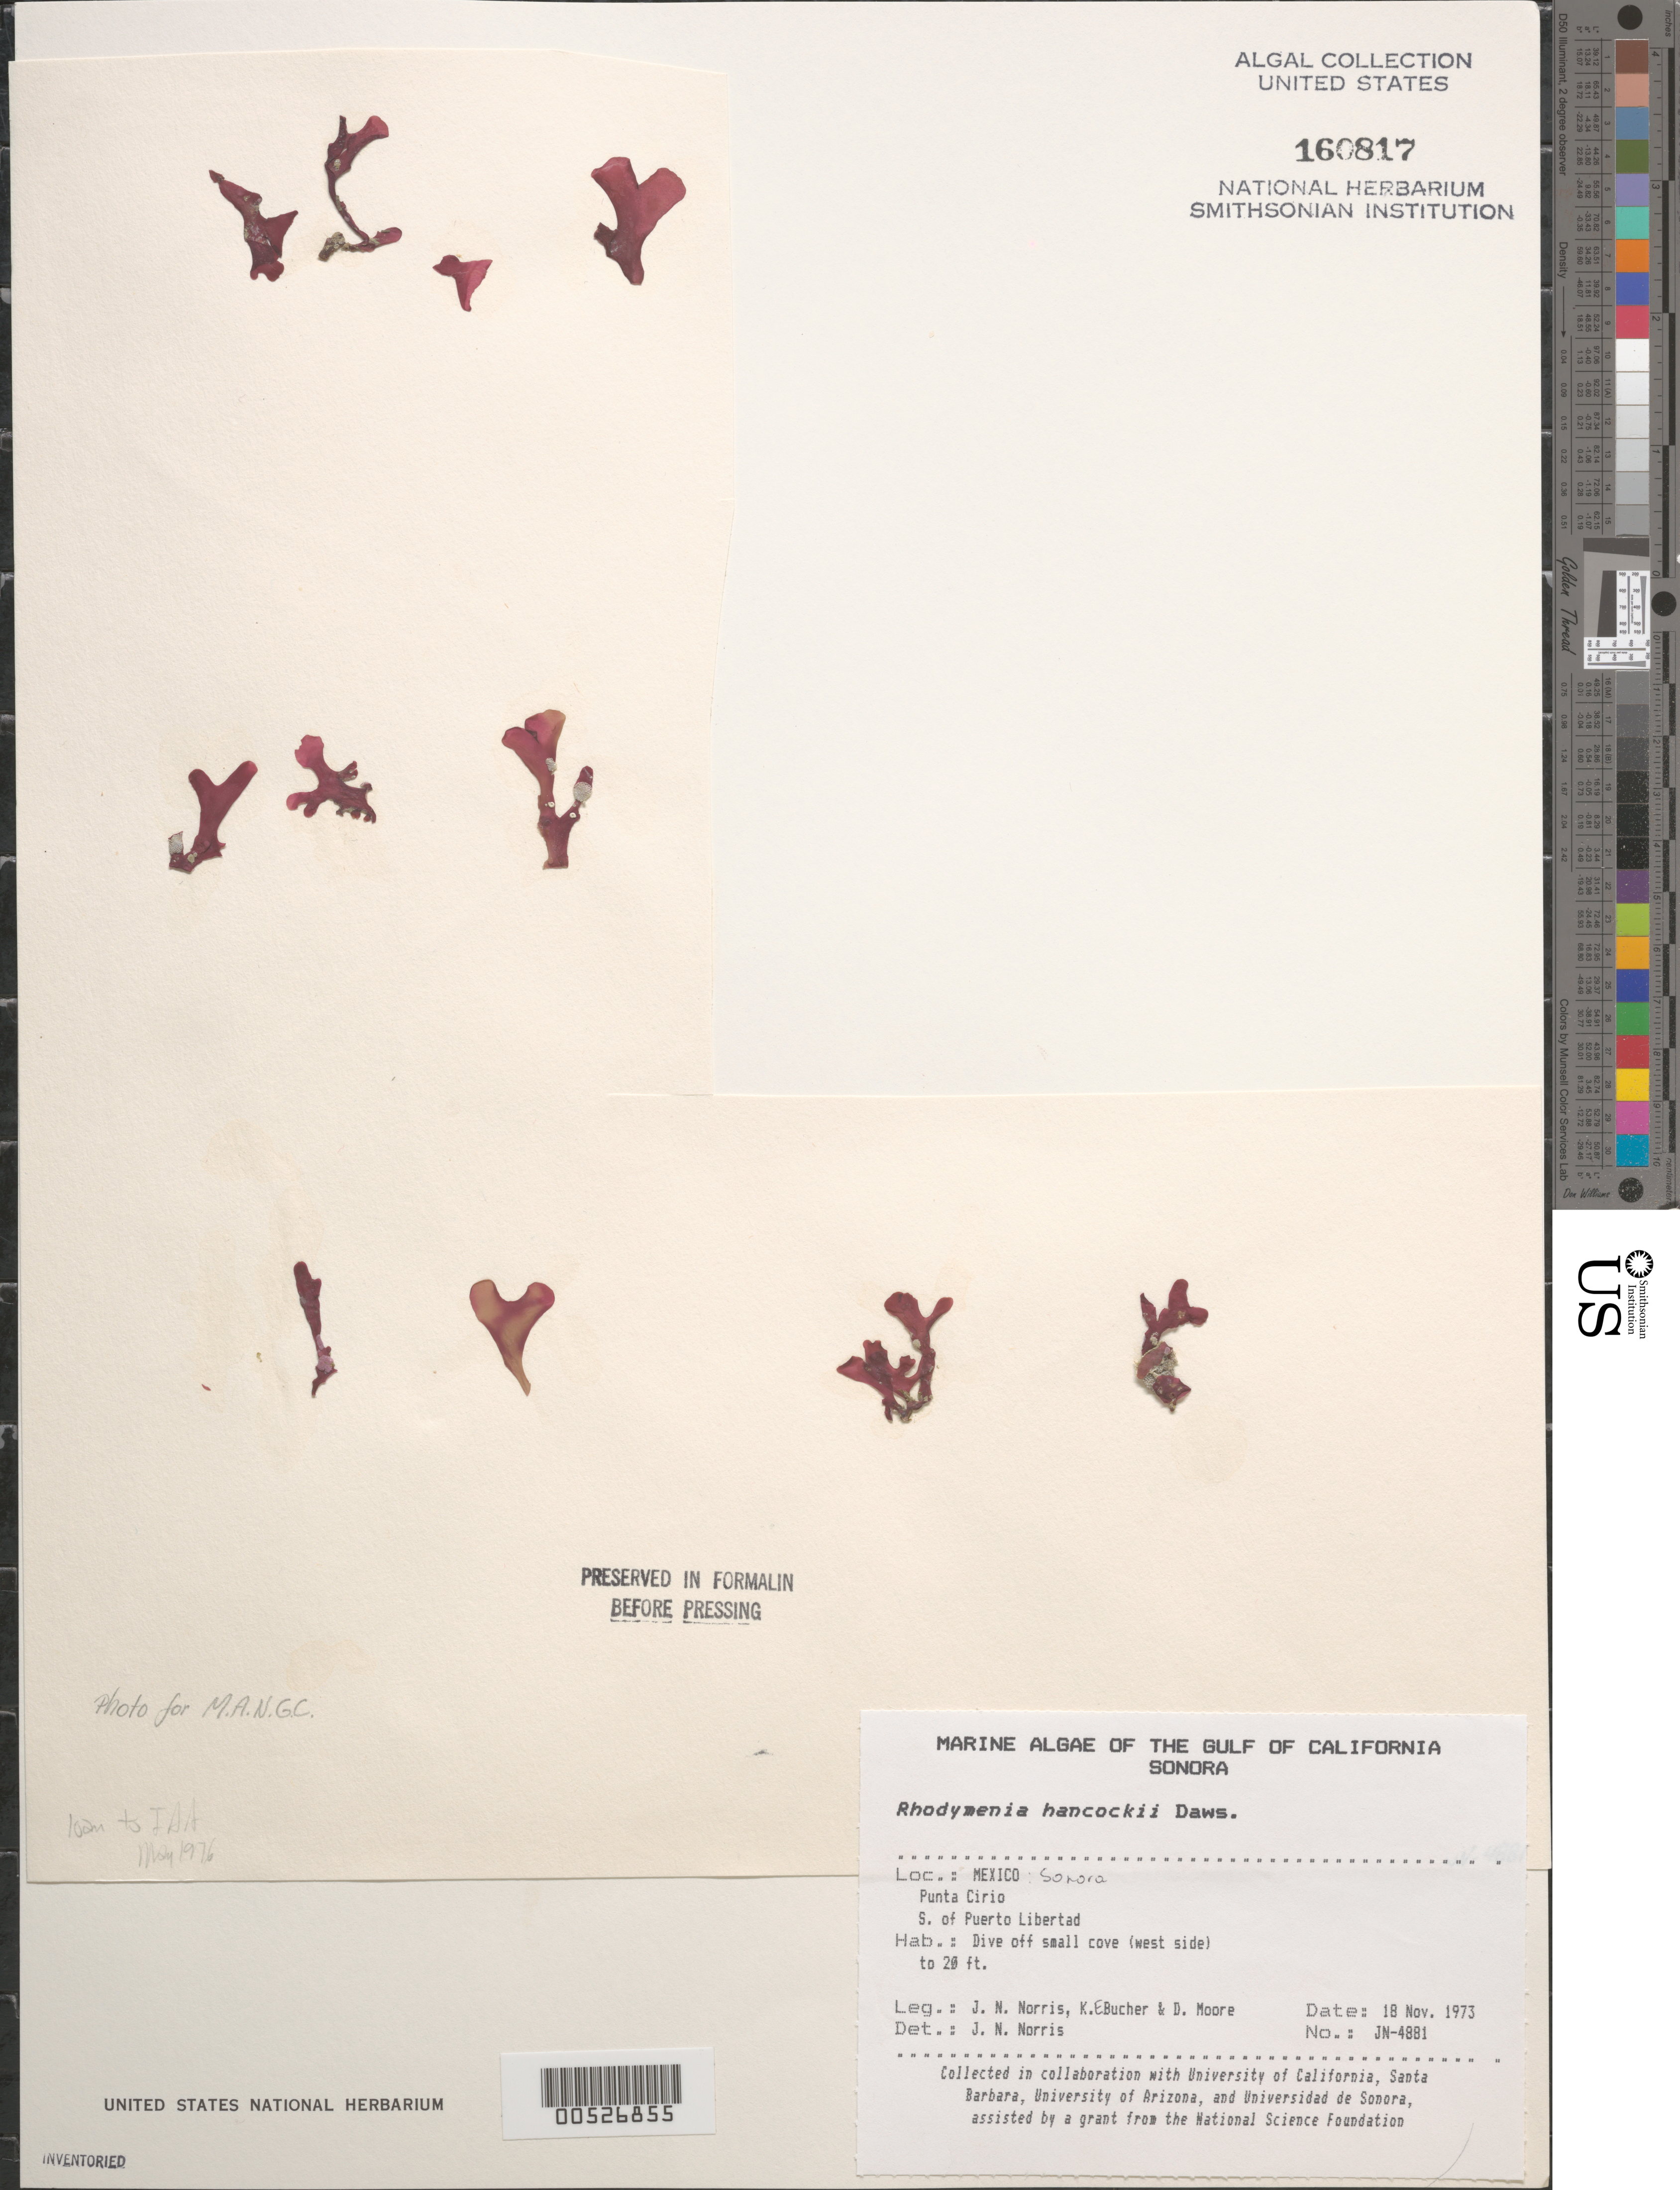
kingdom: Plantae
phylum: Rhodophyta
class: Florideophyceae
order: Rhodymeniales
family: Rhodymeniaceae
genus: Rhodymenia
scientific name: Rhodymenia hancockii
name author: E.Y. Dawson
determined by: Norris, James N.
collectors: J. N. Norris, K. E. Bucher & D. Moore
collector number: JN-4881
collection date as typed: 18 Nov 1973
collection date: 1973-11-18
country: Mexico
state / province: Sonora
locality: Punta Cirio south of Puerto Libertad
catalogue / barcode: US 160817